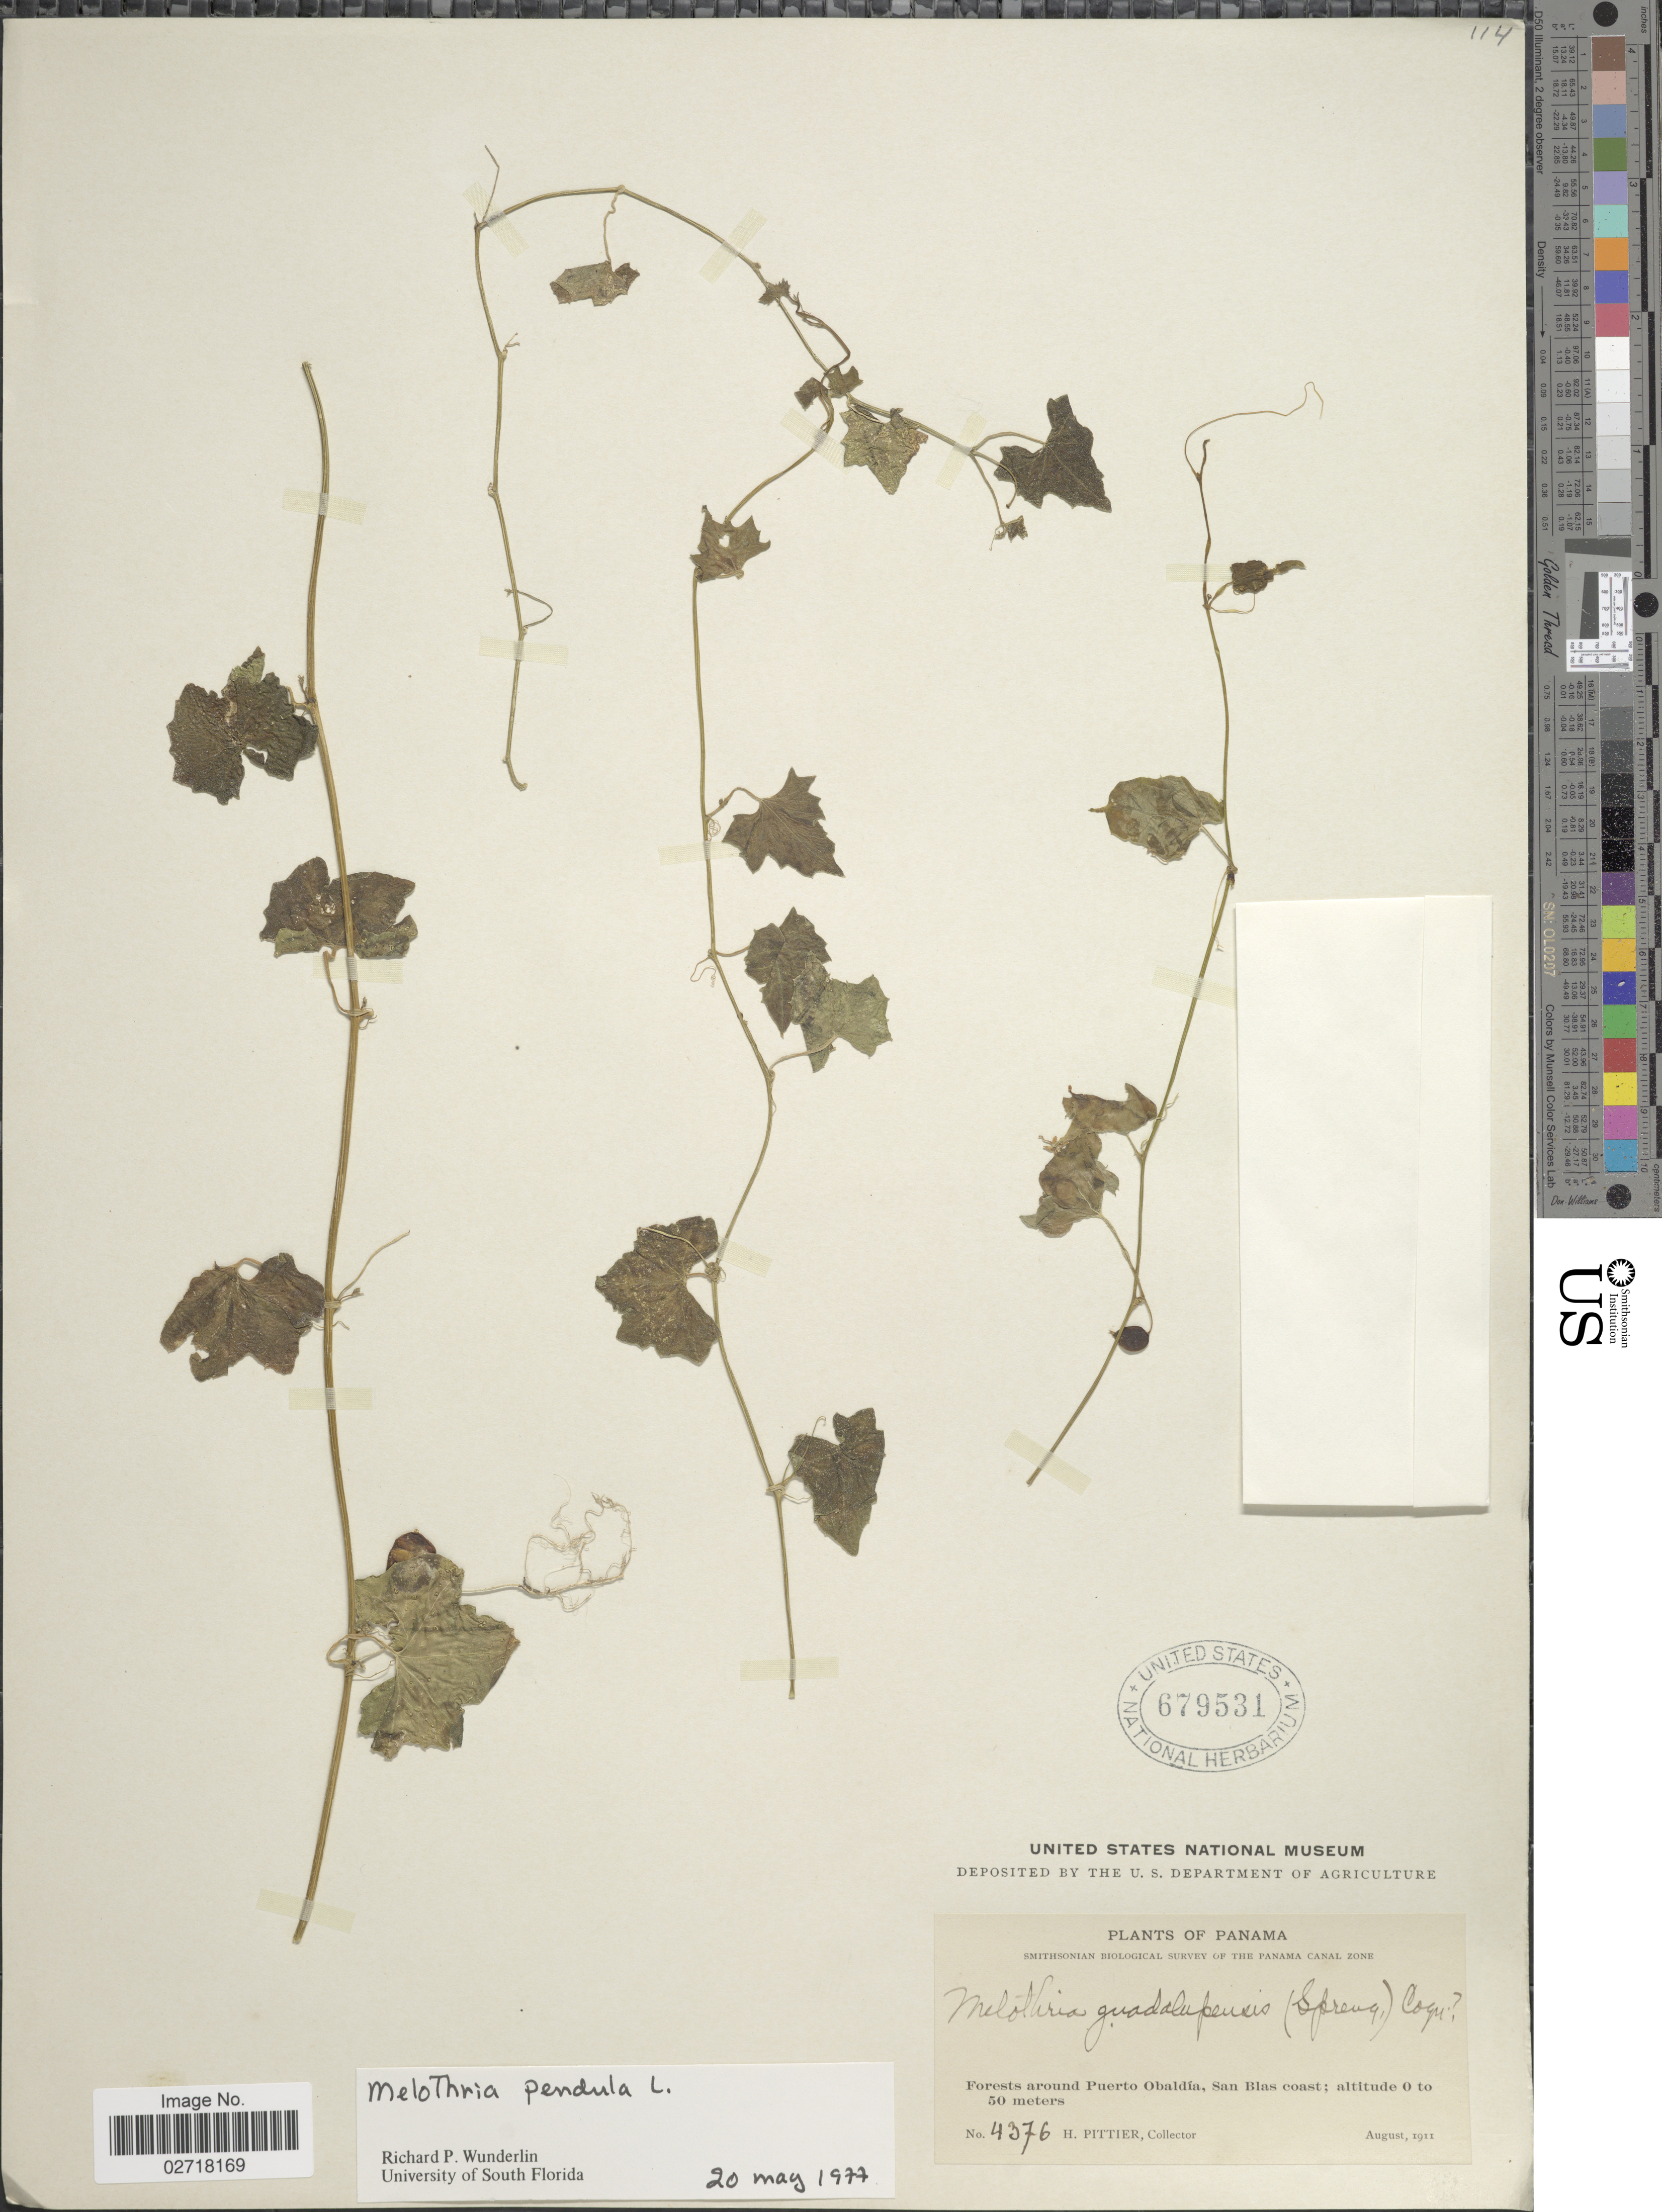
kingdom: Plantae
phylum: Tracheophyta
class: Magnoliopsida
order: Cucurbitales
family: Cucurbitaceae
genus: Melothria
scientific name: Melothria pendula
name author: L.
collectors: H. F. Pittier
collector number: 4376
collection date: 1911-08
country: Panama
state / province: Kuna Yala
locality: Around Puerto Obaldia, San Blas coast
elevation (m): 0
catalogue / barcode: US 679531